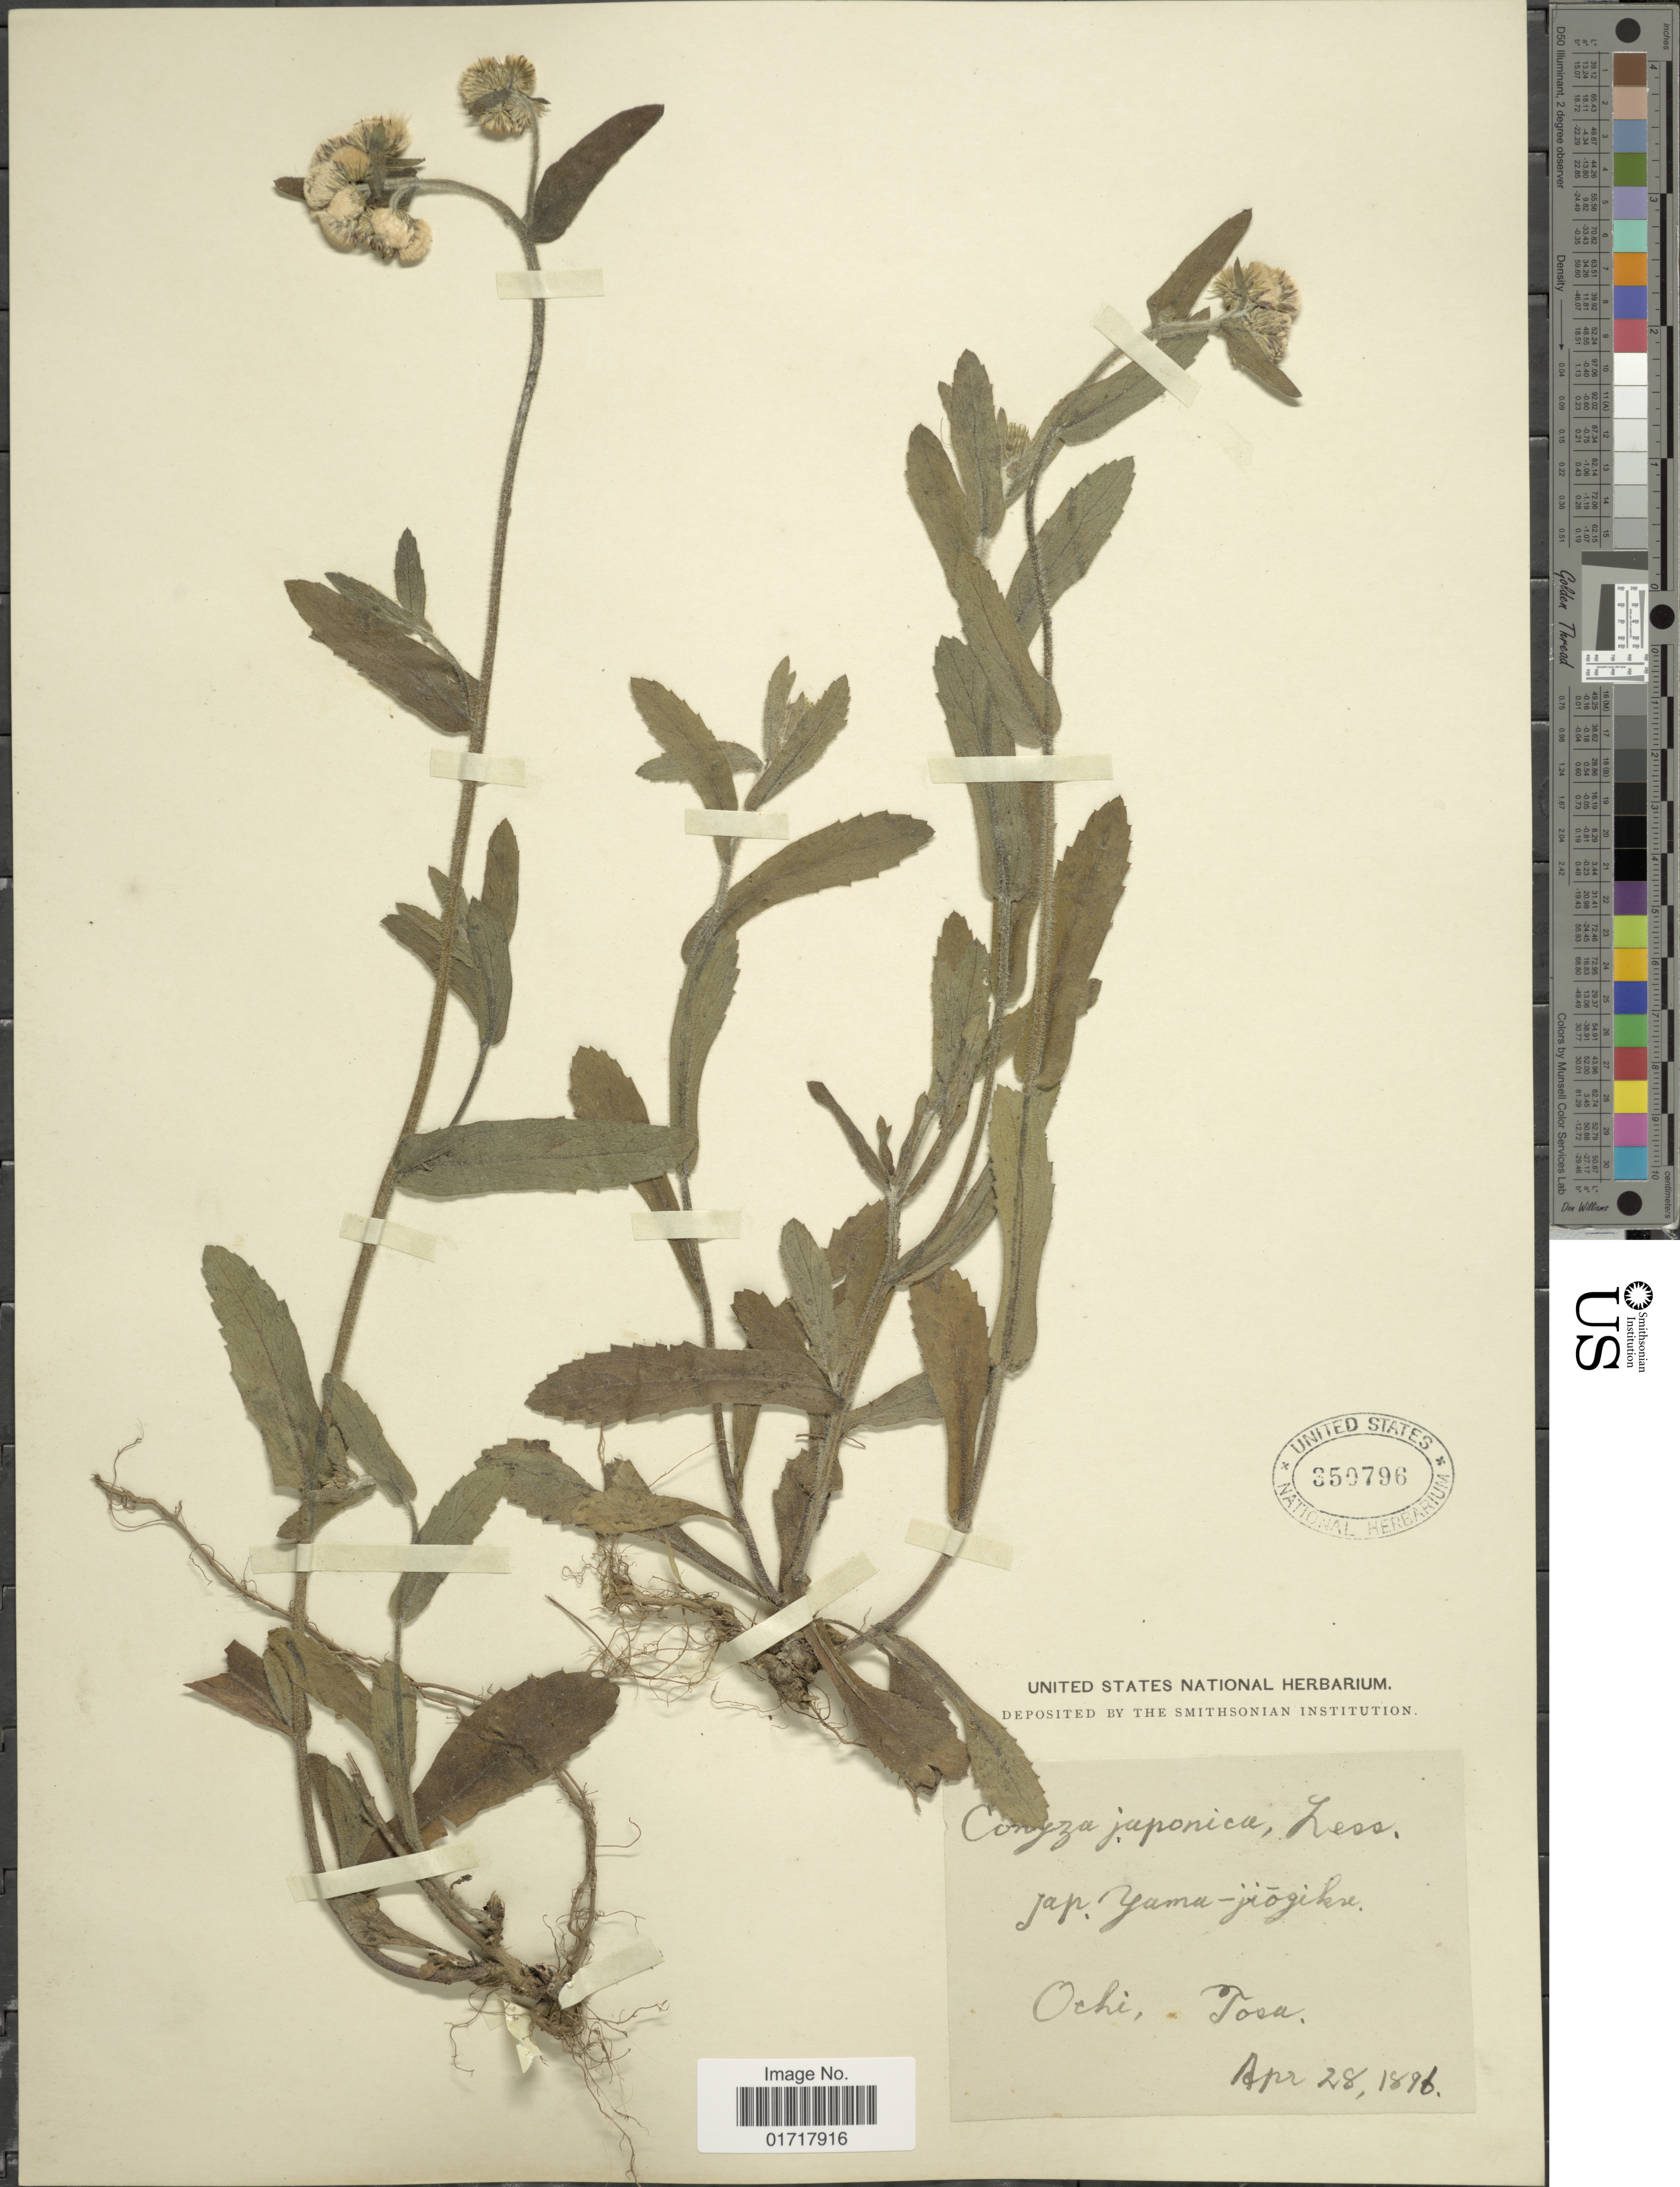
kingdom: Plantae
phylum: Tracheophyta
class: Magnoliopsida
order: Asterales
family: Asteraceae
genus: Conyza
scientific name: Conyza japonica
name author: (Thunb.) Less.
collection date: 1896-04-28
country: Japan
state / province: Koti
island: Shikoku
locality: Ochi - Tosa.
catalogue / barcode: US 350796